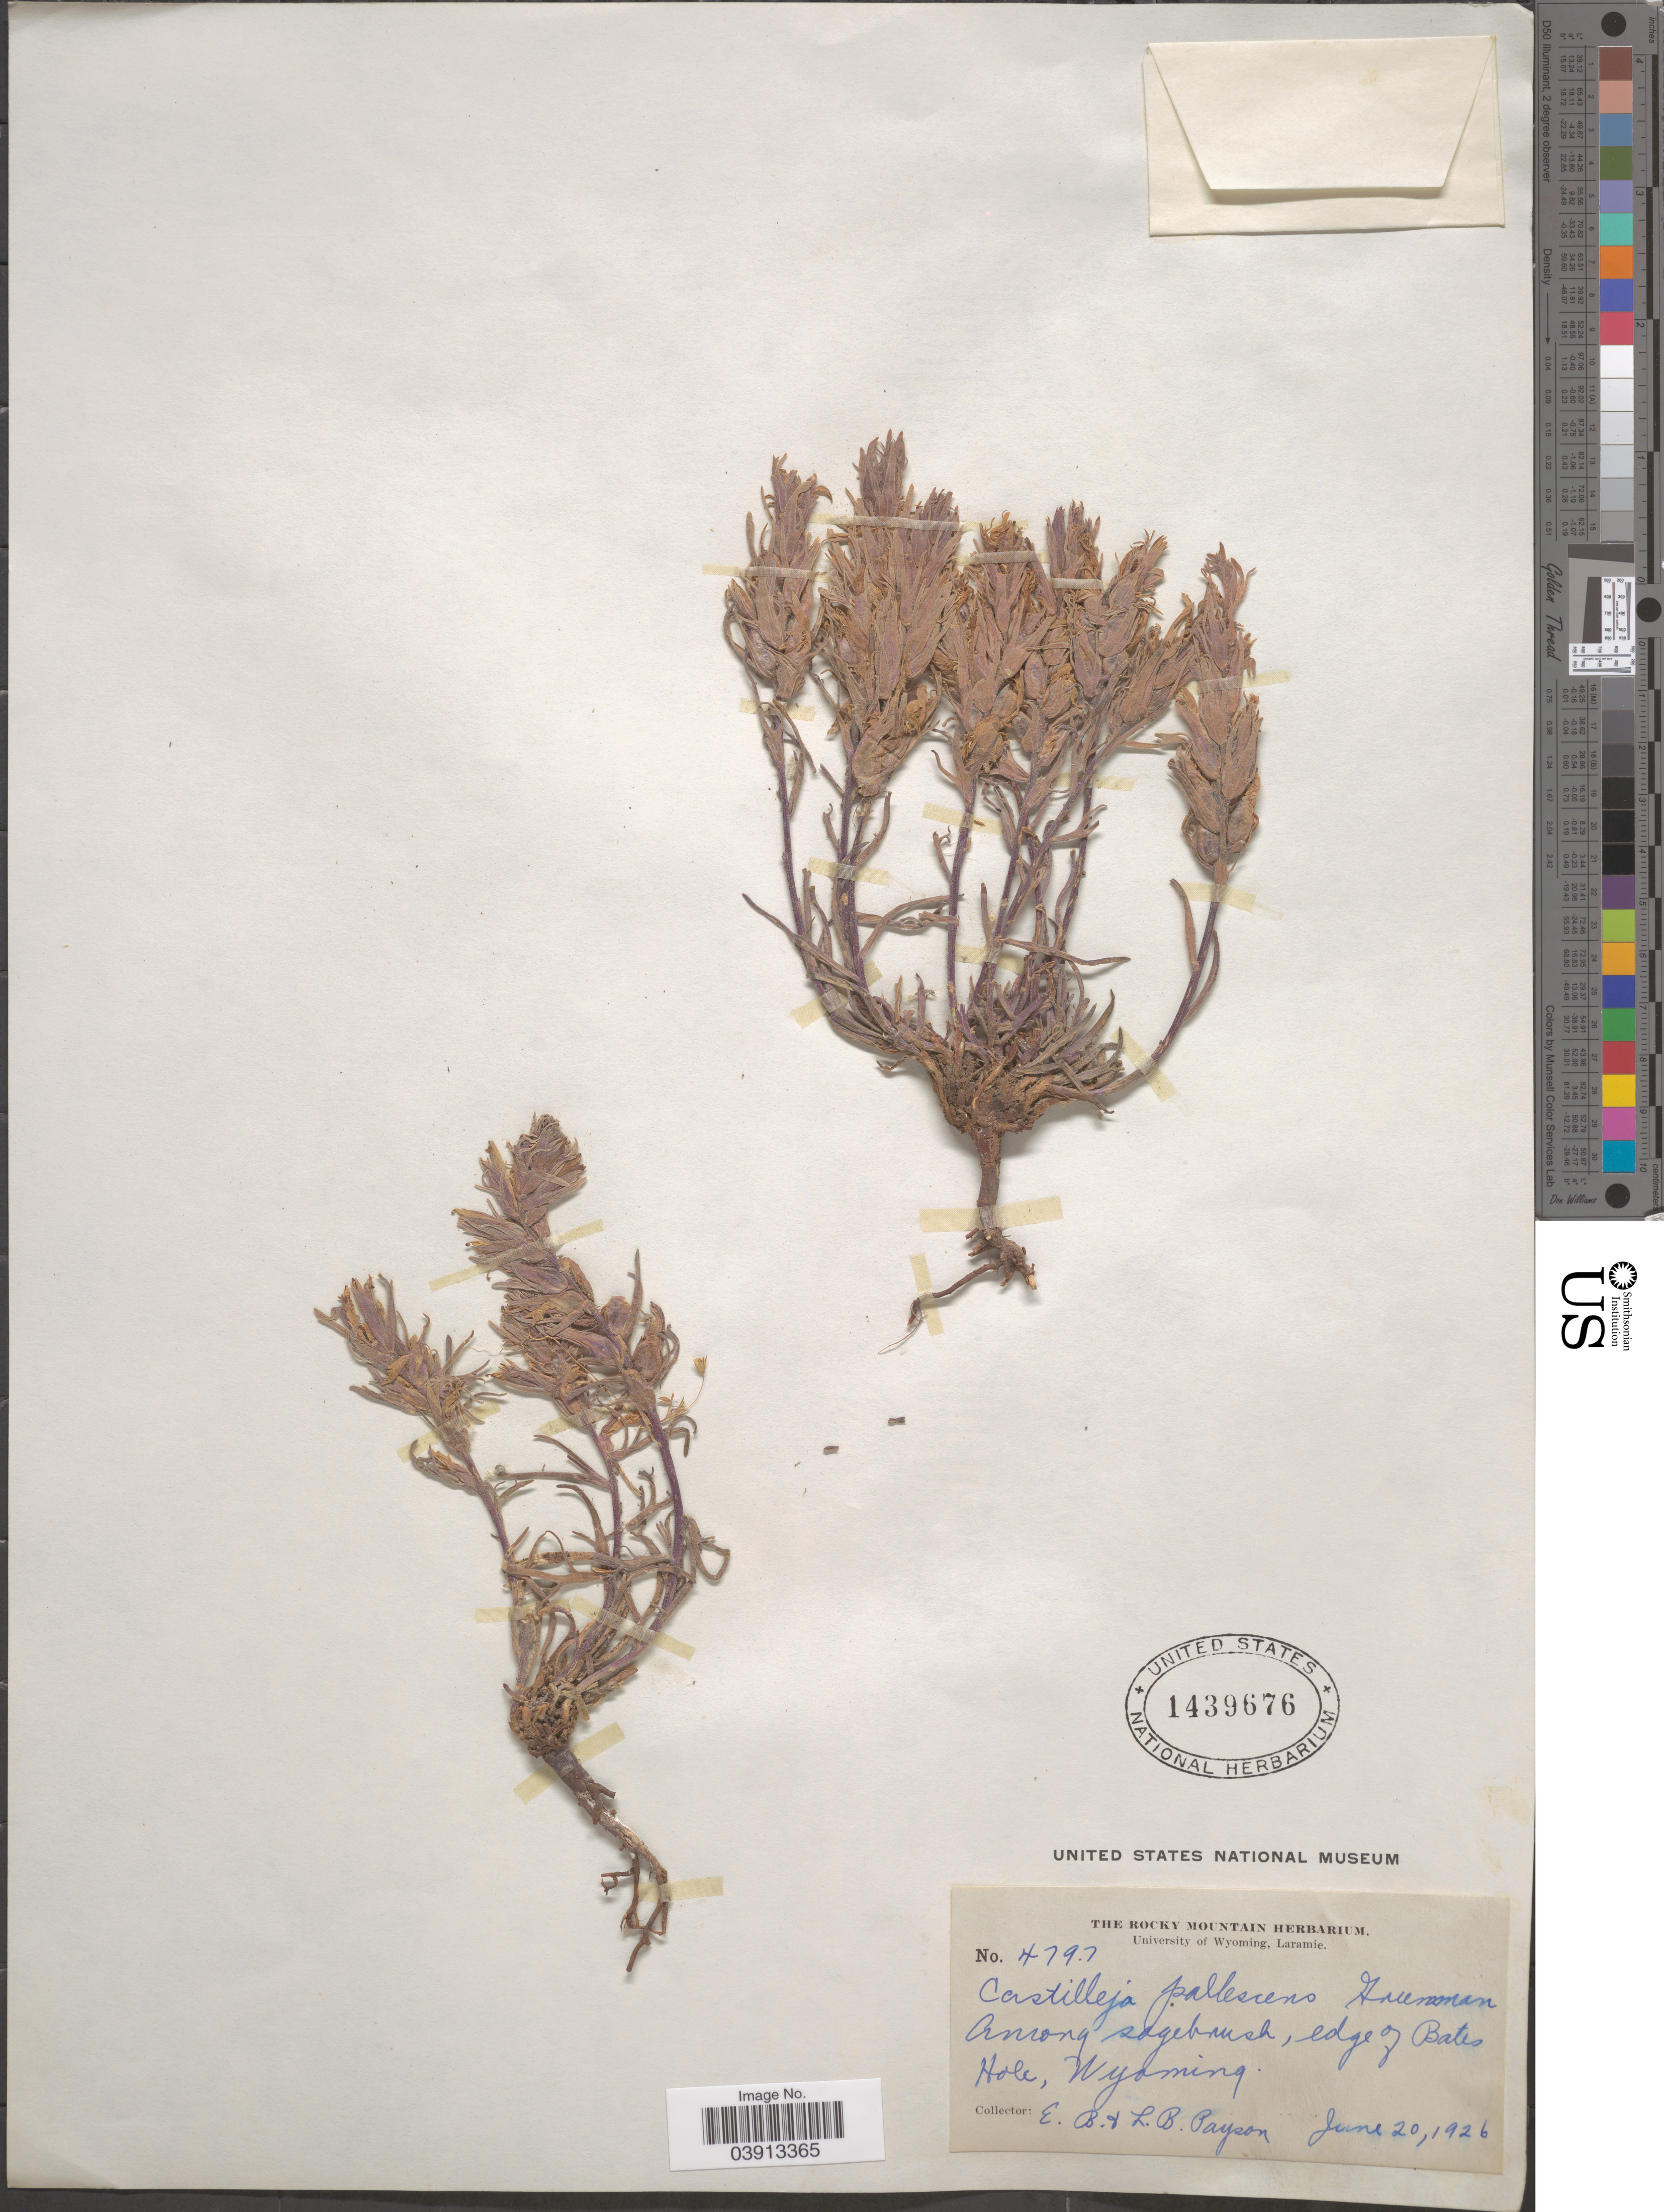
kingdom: Plantae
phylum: Tracheophyta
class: Magnoliopsida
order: Lamiales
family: Orobanchaceae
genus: Castilleja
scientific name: Castilleja pallescens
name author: (A. Gray) Greenm.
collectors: E. B. Payson & L. Payson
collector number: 4797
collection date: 1926-06-20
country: United States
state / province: Wyoming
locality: Among sagebrush, edge of Bates Hole.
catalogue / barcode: US 1439676